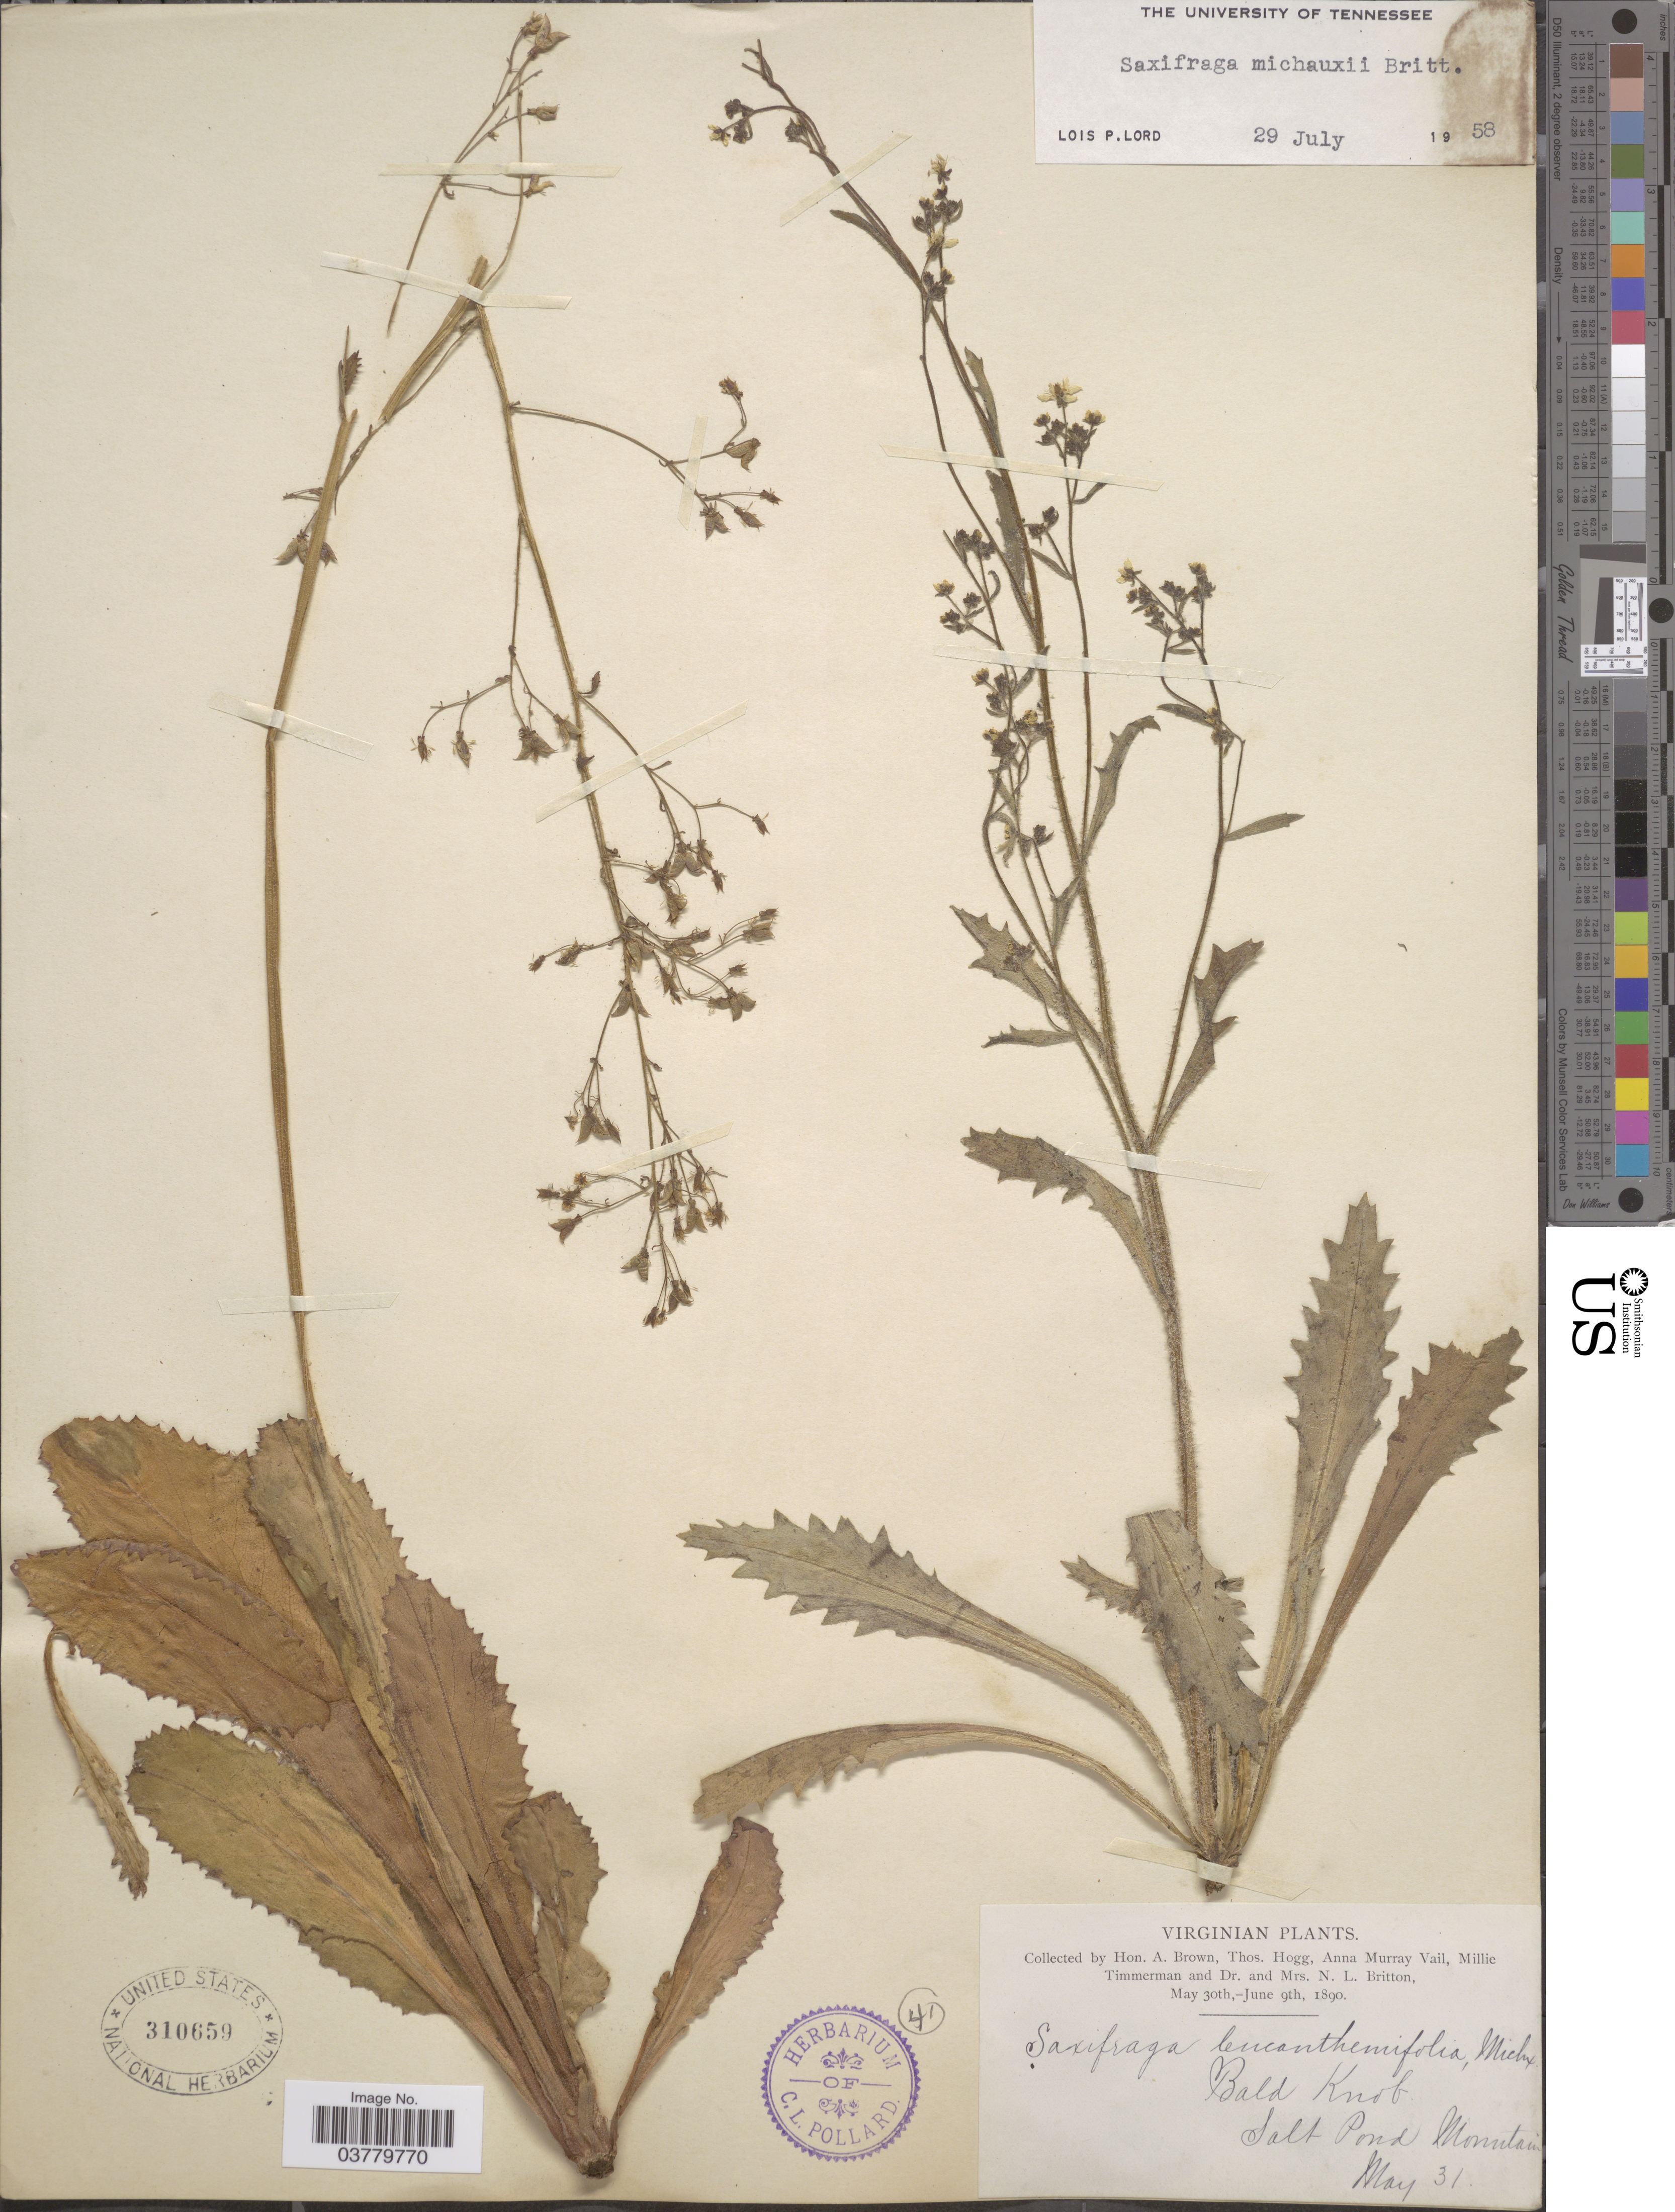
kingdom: Plantae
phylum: Tracheophyta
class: Magnoliopsida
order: Saxifragales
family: Saxifragaceae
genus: Micranthes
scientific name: Micranthes petiolaris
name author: (Raf.) Bush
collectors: H. A. Brown, T. Hogg, A. Vail, M. Timmerman & et al.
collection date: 1890-05-31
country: United States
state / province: Virginia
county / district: Giles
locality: Bald Knob. Salt Pond Mountain.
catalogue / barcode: US 310659